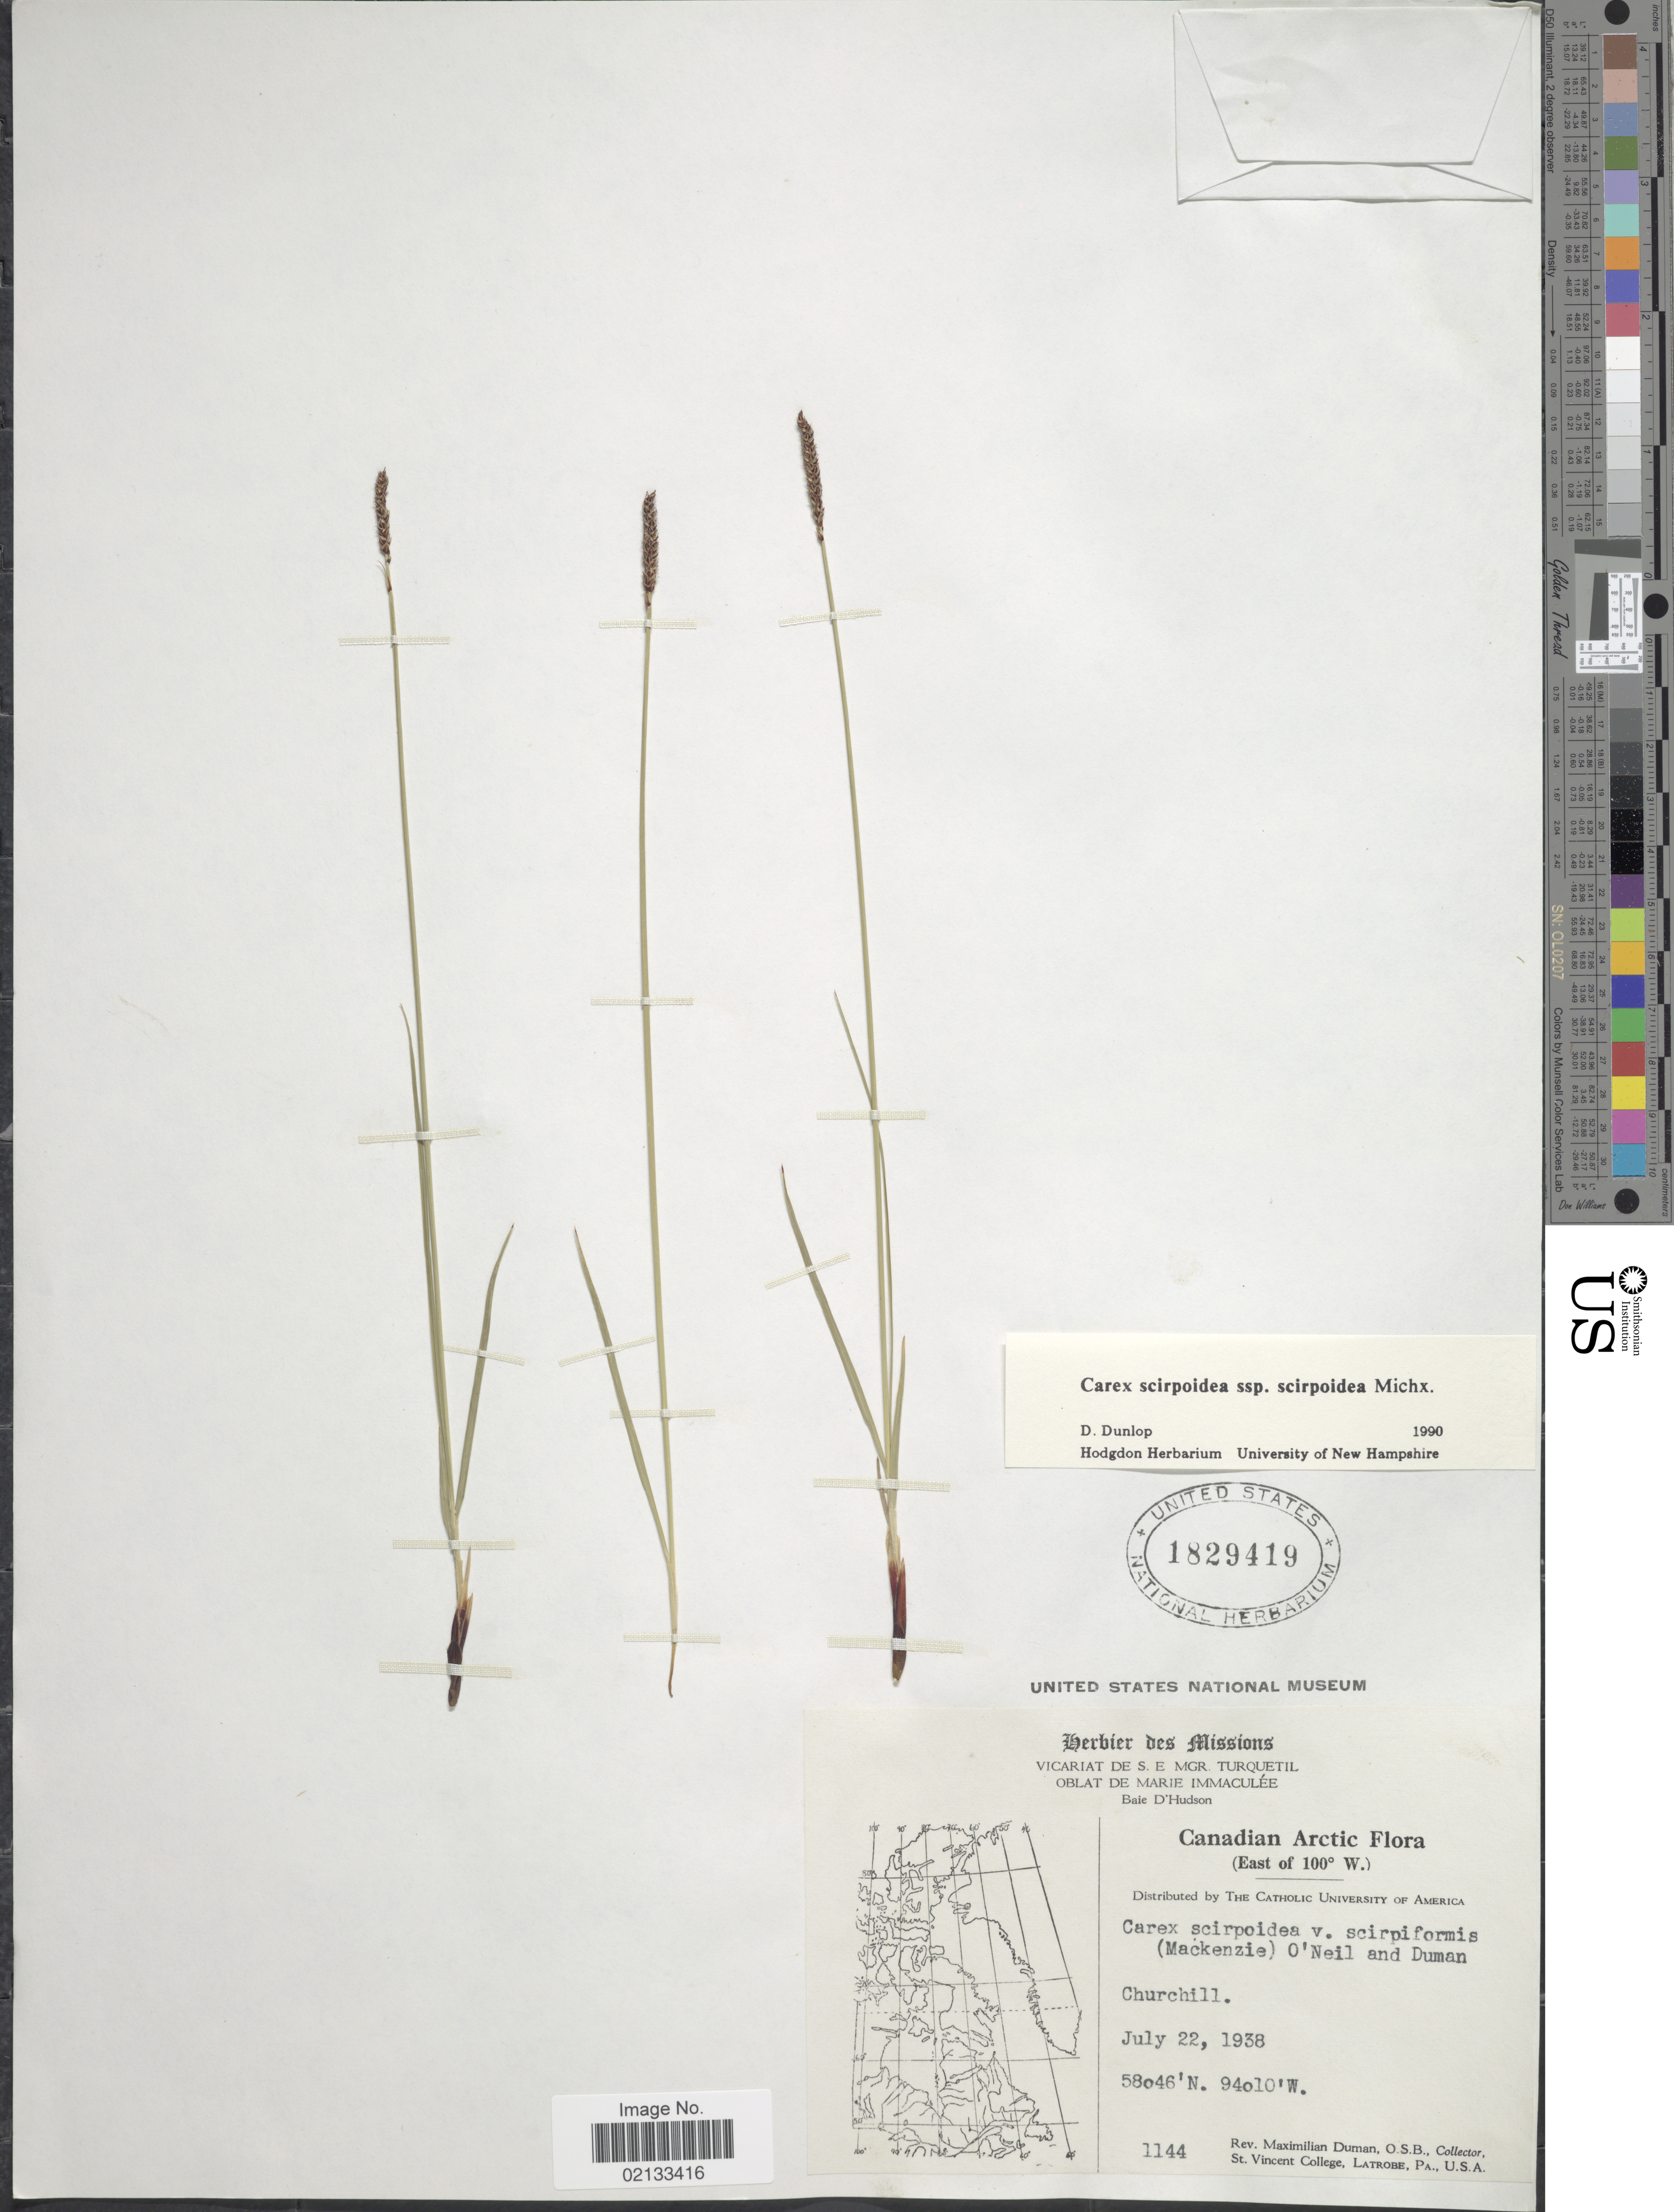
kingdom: Plantae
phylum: Tracheophyta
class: Liliopsida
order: Poales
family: Cyperaceae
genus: Carex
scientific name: Carex scirpoidea subsp. scirpoidea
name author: Michx.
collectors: M. Duman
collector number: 1144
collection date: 1938-07-22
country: Canada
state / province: Manitoba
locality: Canadian Arctic (East of 100° W.) Churchill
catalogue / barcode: US 1829419